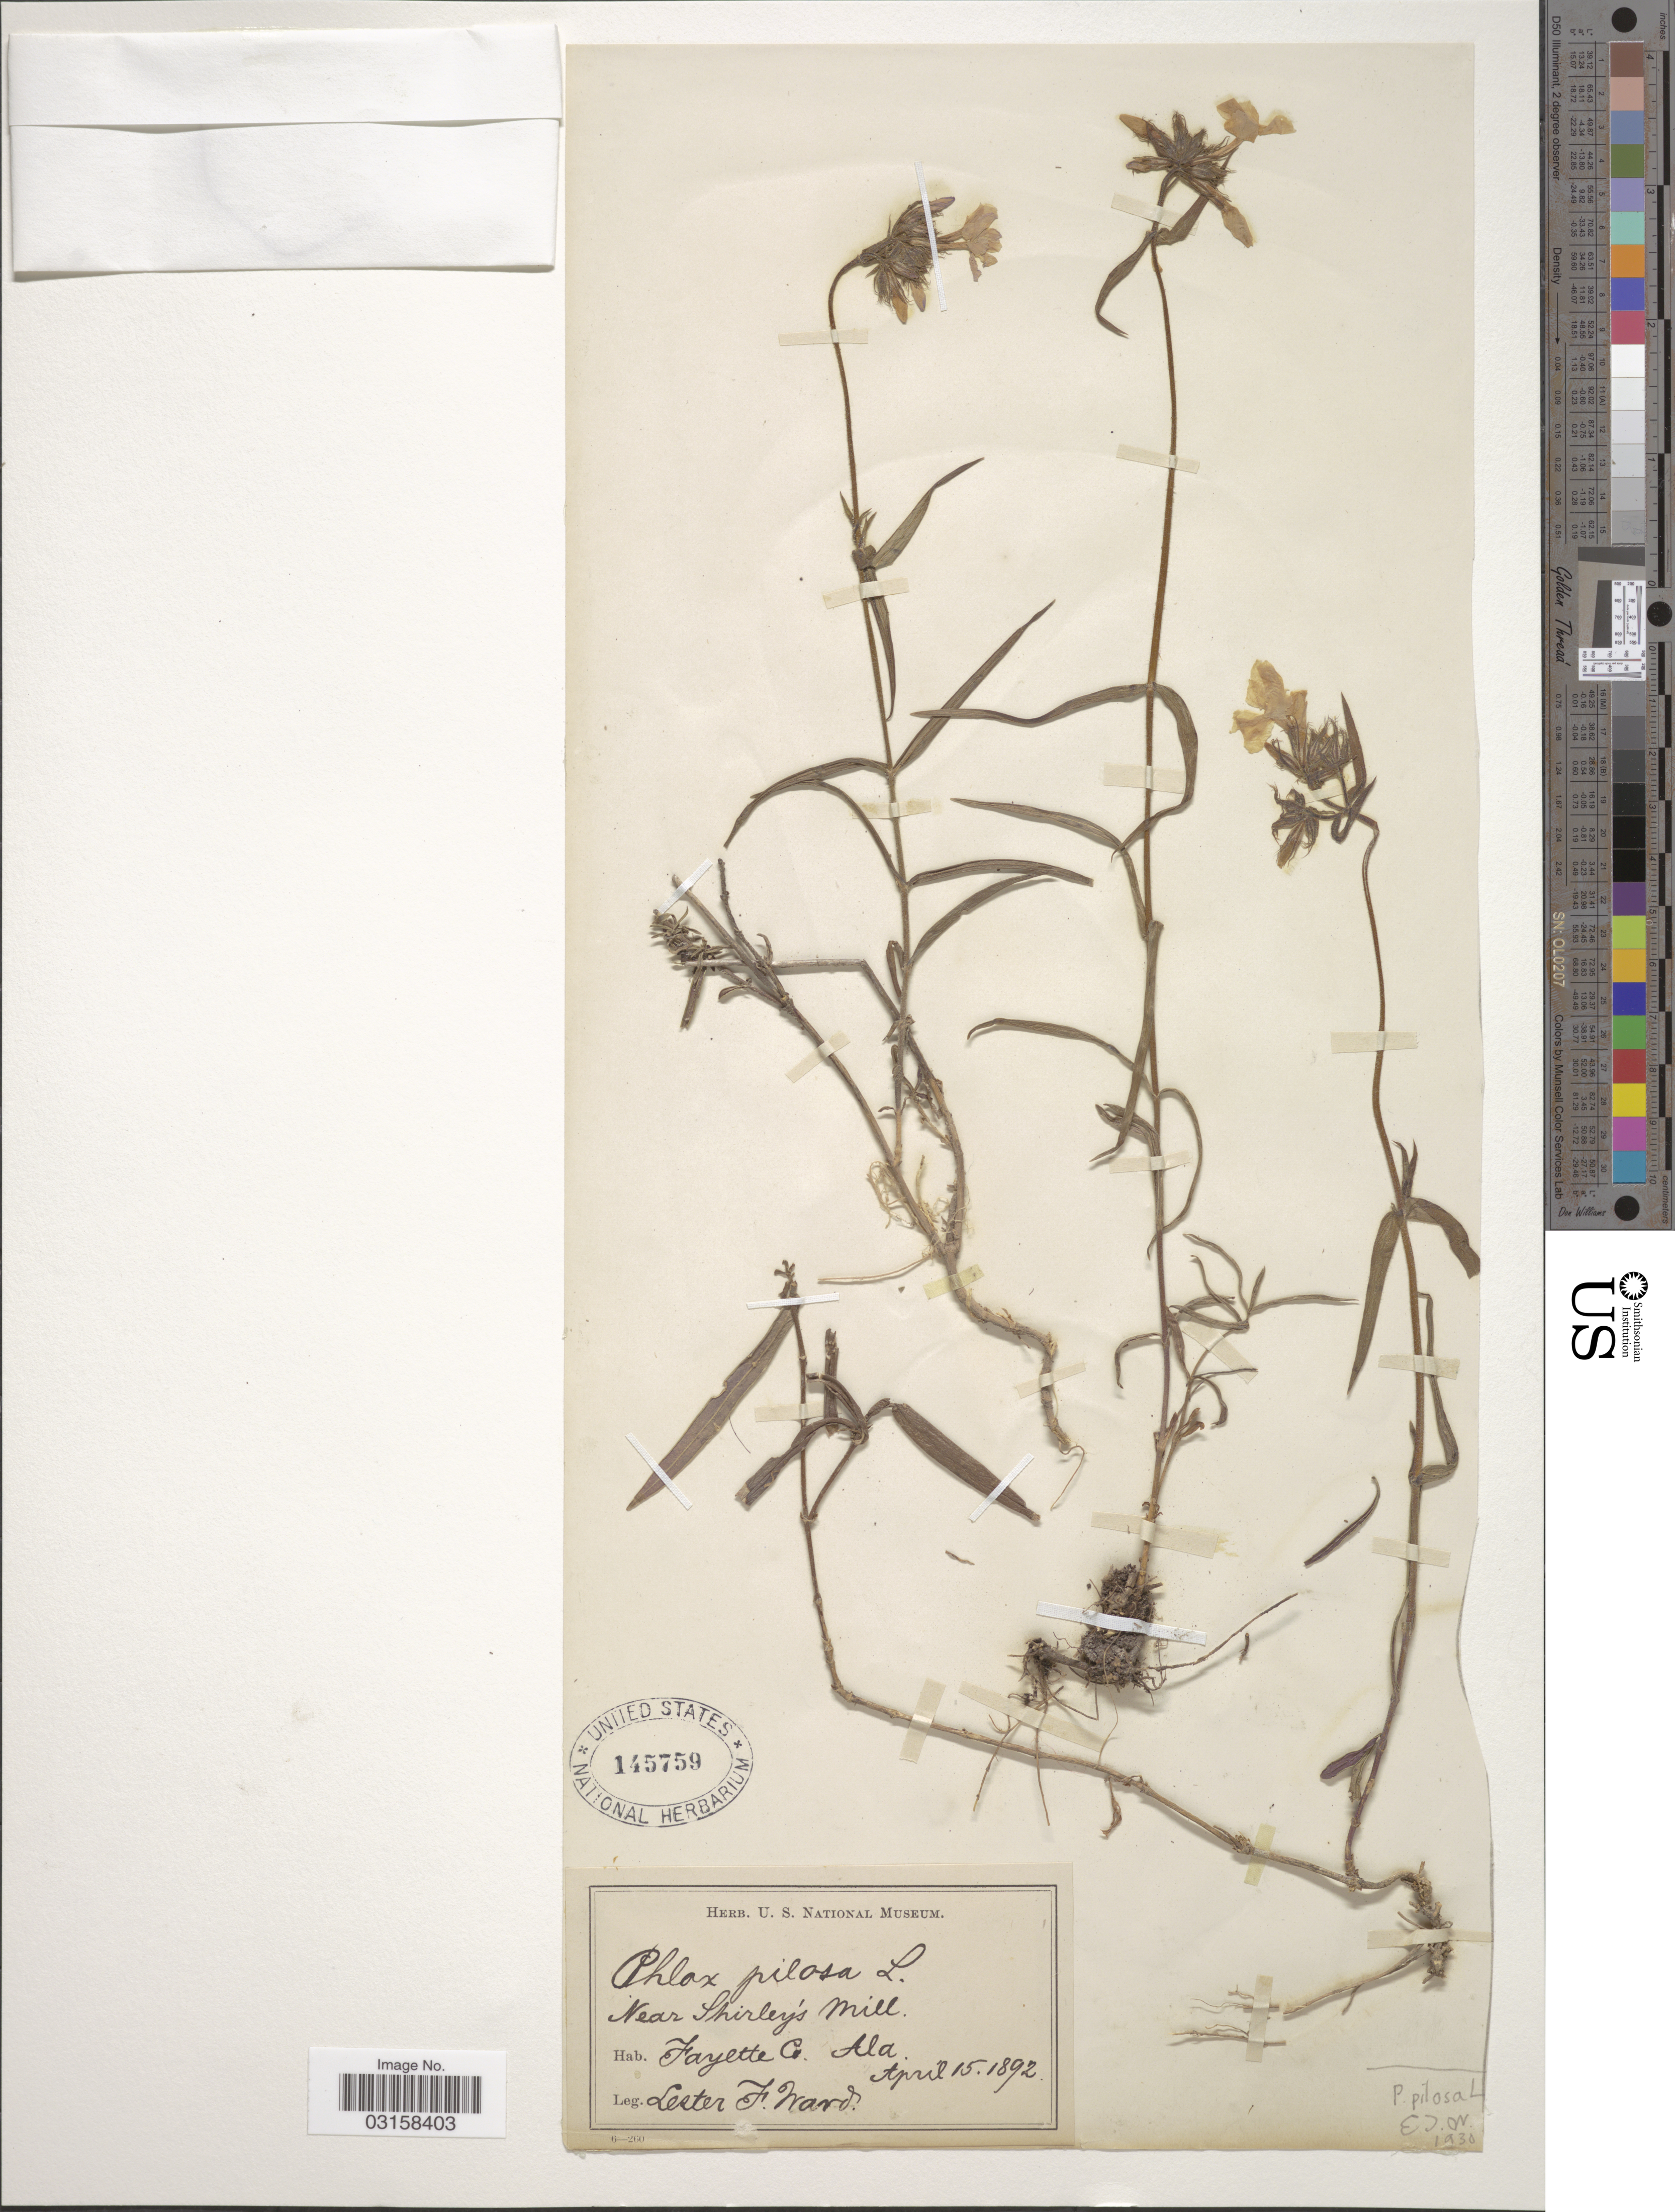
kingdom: Plantae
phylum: Tracheophyta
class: Magnoliopsida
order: Ericales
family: Polemoniaceae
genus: Phlox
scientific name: Phlox pilosa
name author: L.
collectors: L. F. Ward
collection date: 1892-04-15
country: United States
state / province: Alabama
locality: Near Shirley's Mill. Fayette Co. Ala.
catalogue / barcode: US 145759